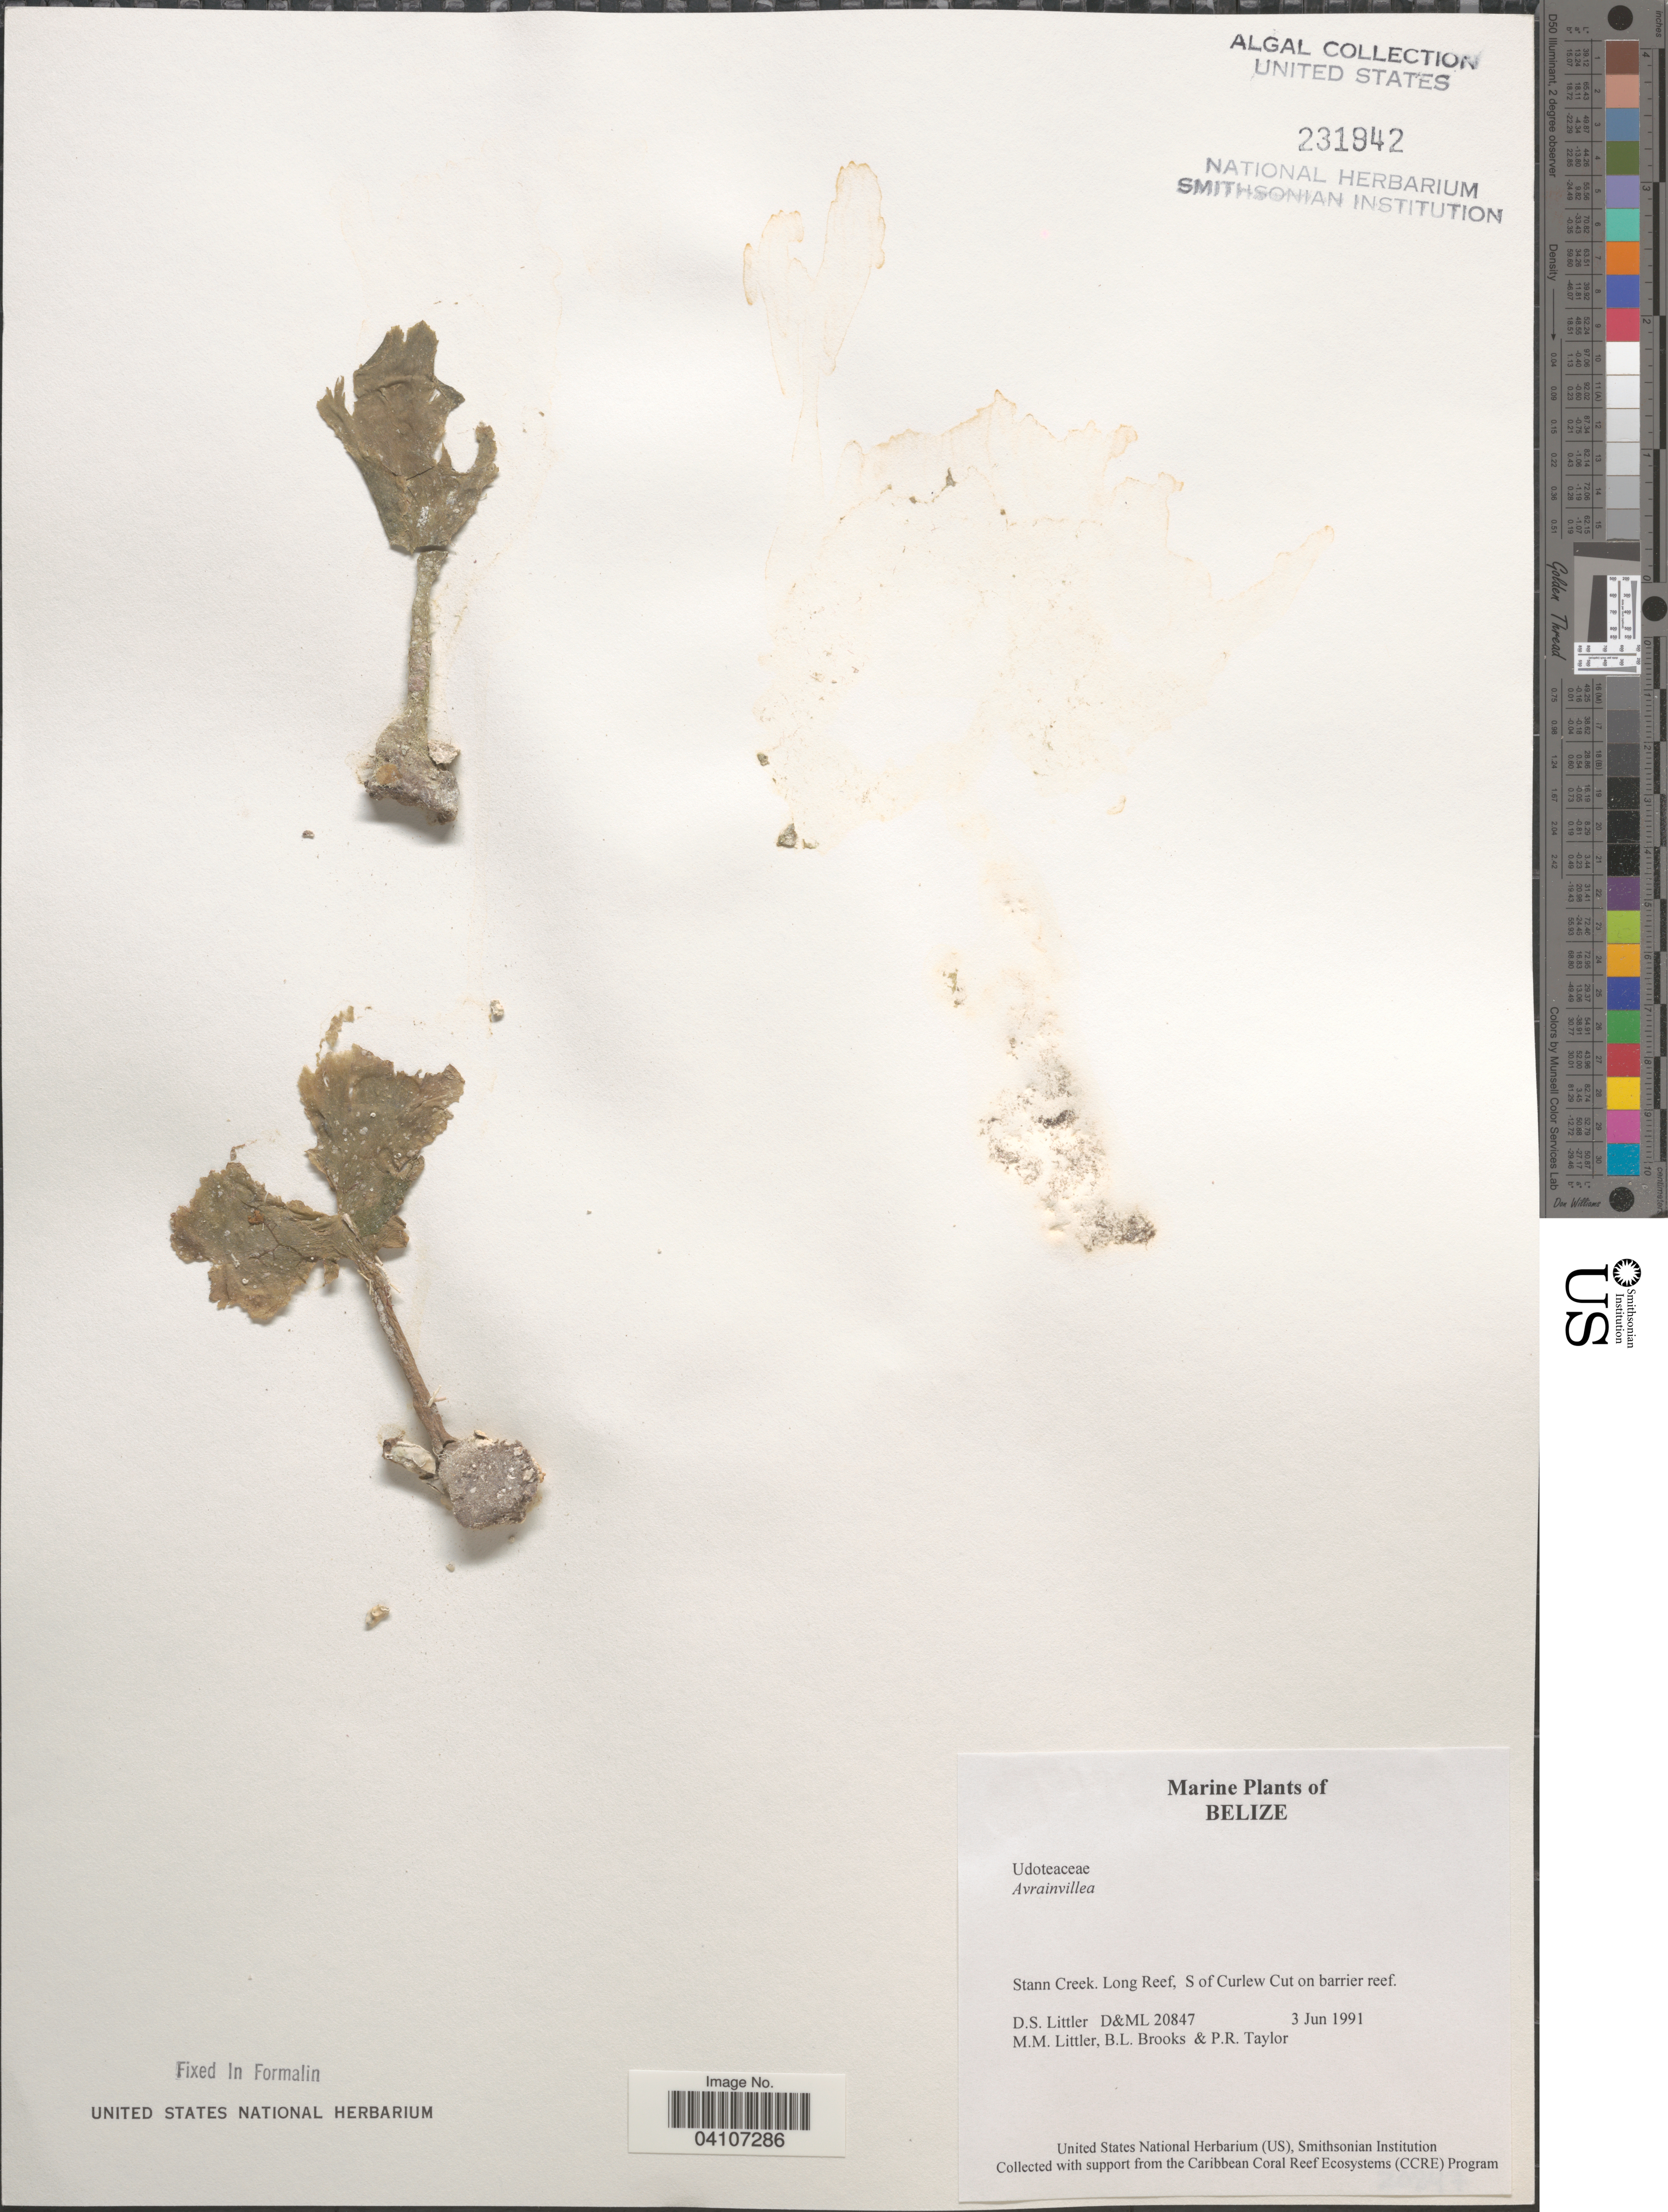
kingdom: Plantae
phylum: Chlorophyta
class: Ulvophyceae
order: Bryopsidales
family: Dichotomosiphonaceae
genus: Avrainvillea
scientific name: Avrainvillea sp.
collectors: D. S. Littler, B. Brooks & P. R. Taylor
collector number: D&ML20847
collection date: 1991-06-03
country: Belize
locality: Stann Creek, Long Reef, S of Curlew Cut on barrier reef.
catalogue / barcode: US 231942